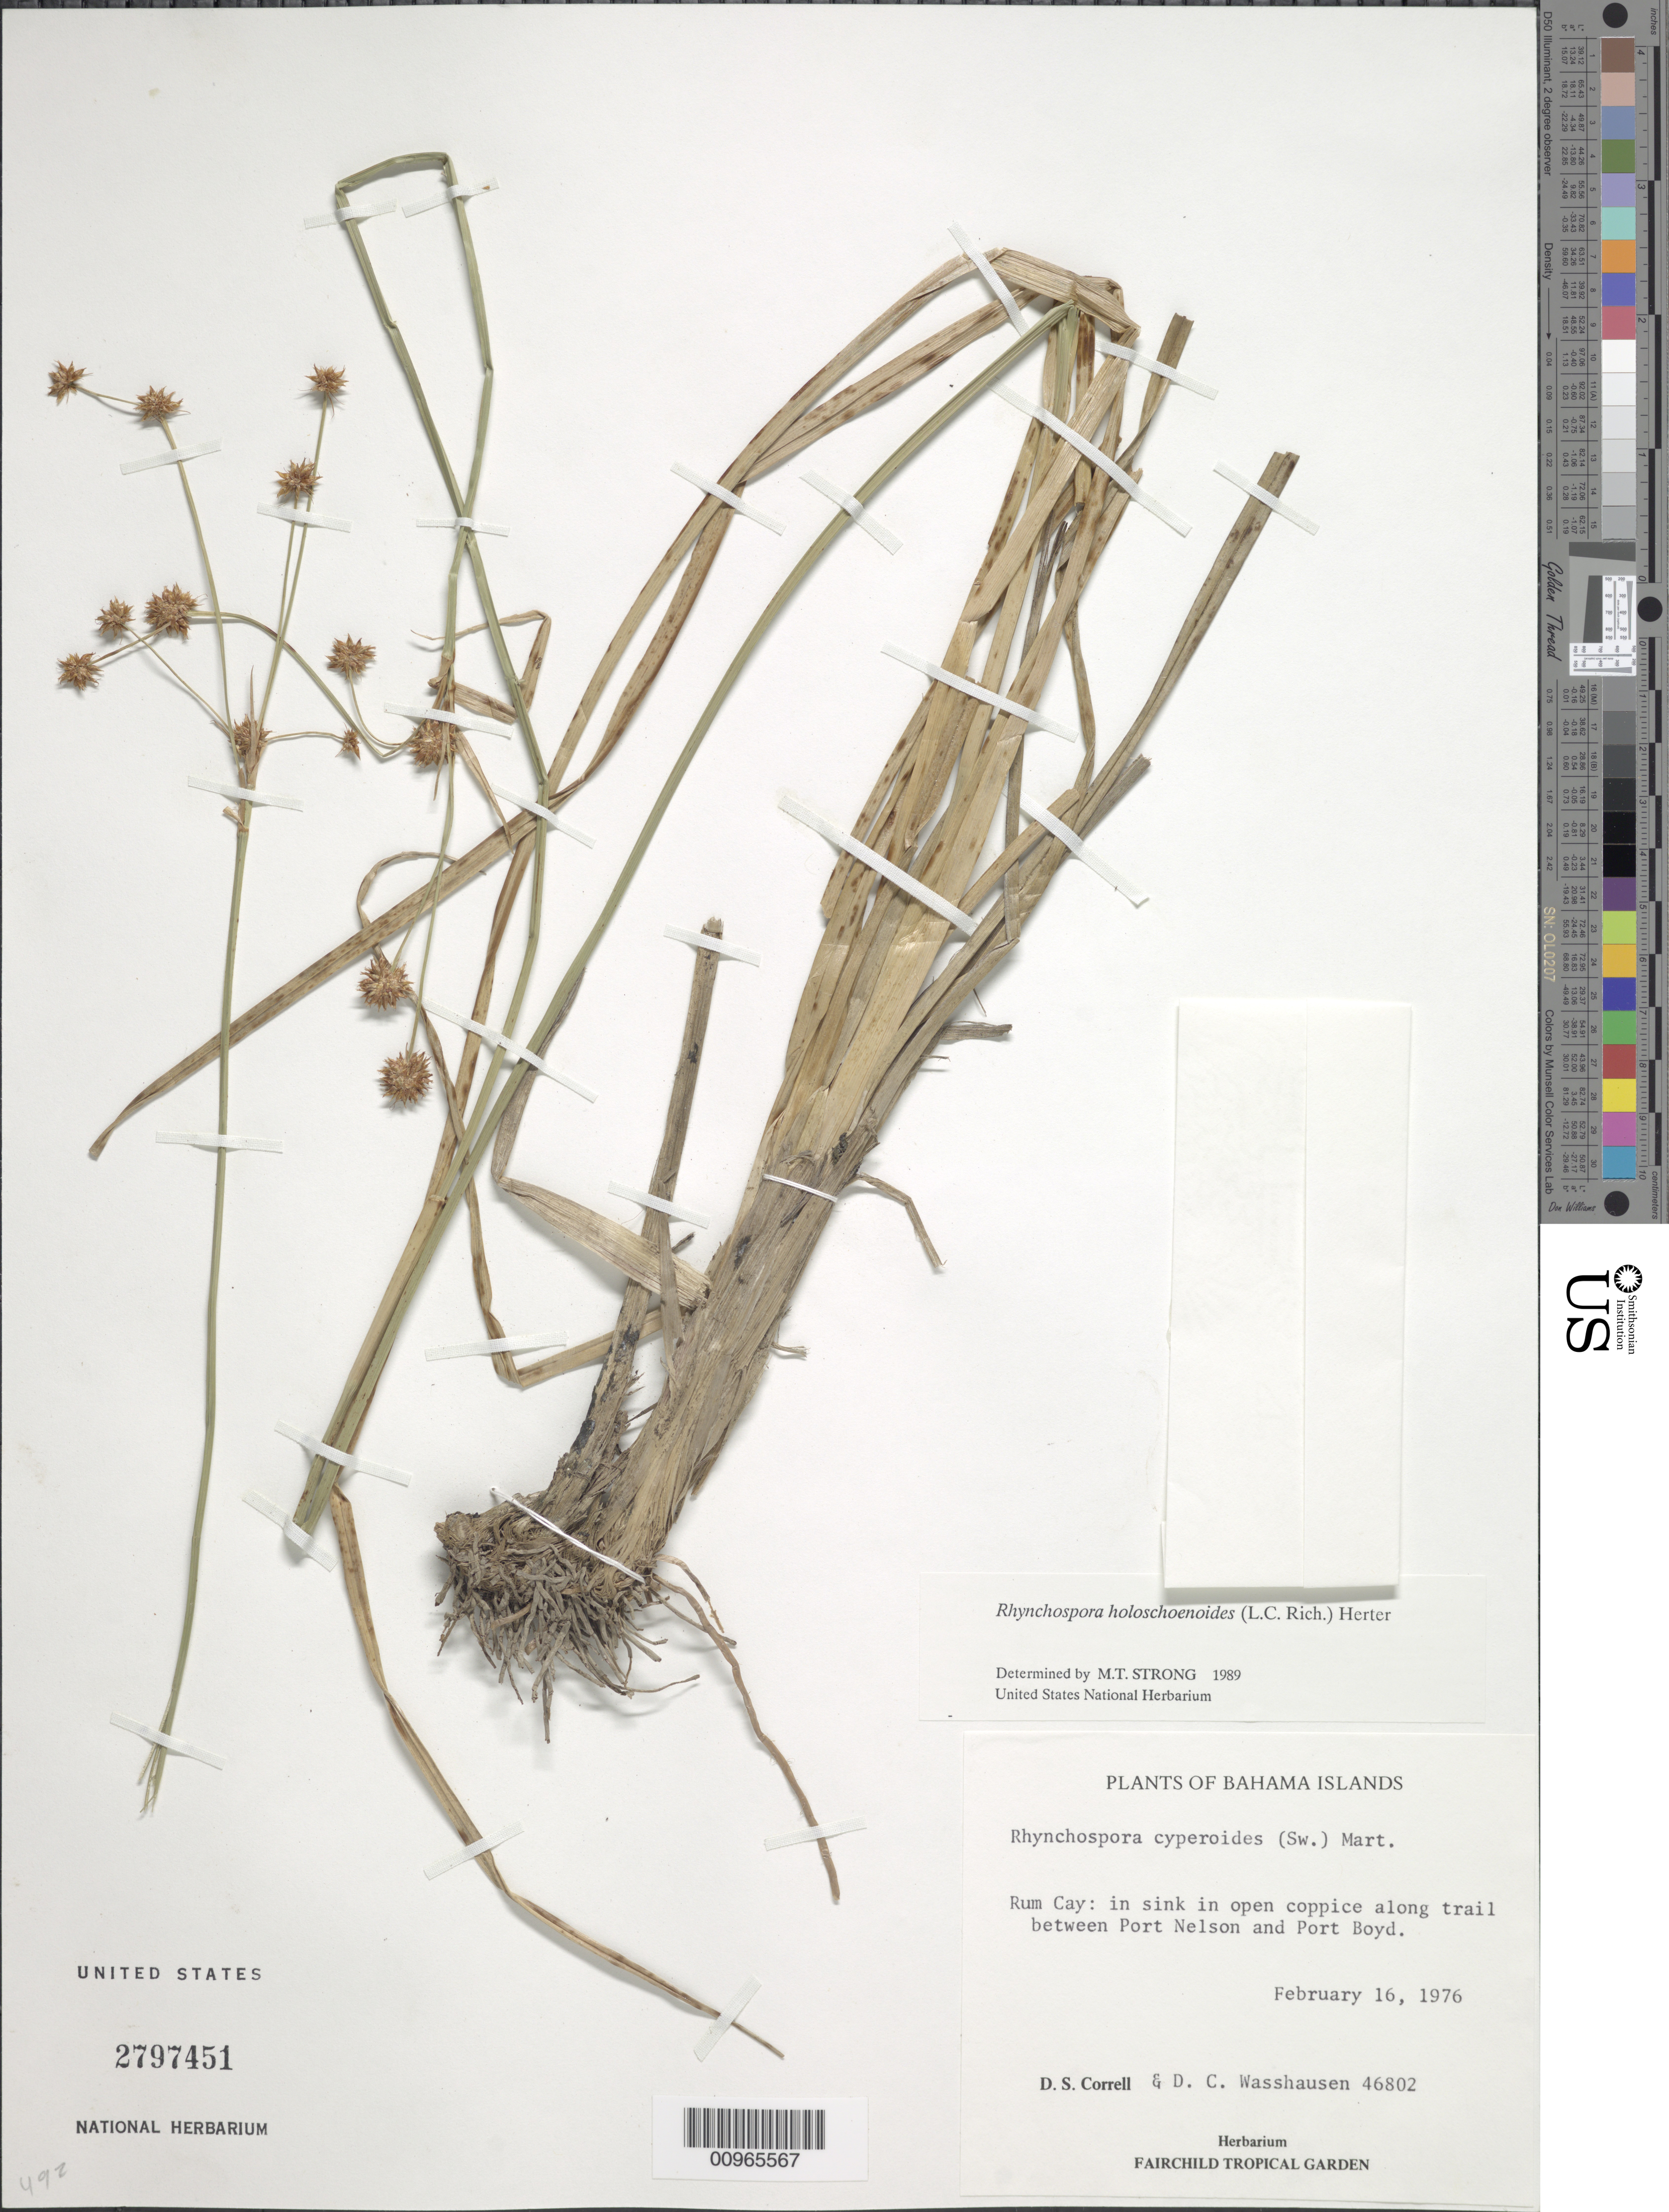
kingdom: Plantae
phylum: Tracheophyta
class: Liliopsida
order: Poales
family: Cyperaceae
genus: Rhynchospora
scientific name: Rhynchospora holoschoenoides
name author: (Rich.) Herter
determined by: Strong, M. T., (US), Smithsonian Institution - National Museum of Natural History (UNITED STATES)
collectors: D. S. Correll & D. C. Wasshausen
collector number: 46802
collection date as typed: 16 Feb 1976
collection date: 1976-02-16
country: Bahamas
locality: Rum Cay, between Port Nelson and Port Boyd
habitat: In sink in open coppice along trail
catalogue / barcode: US 2797451